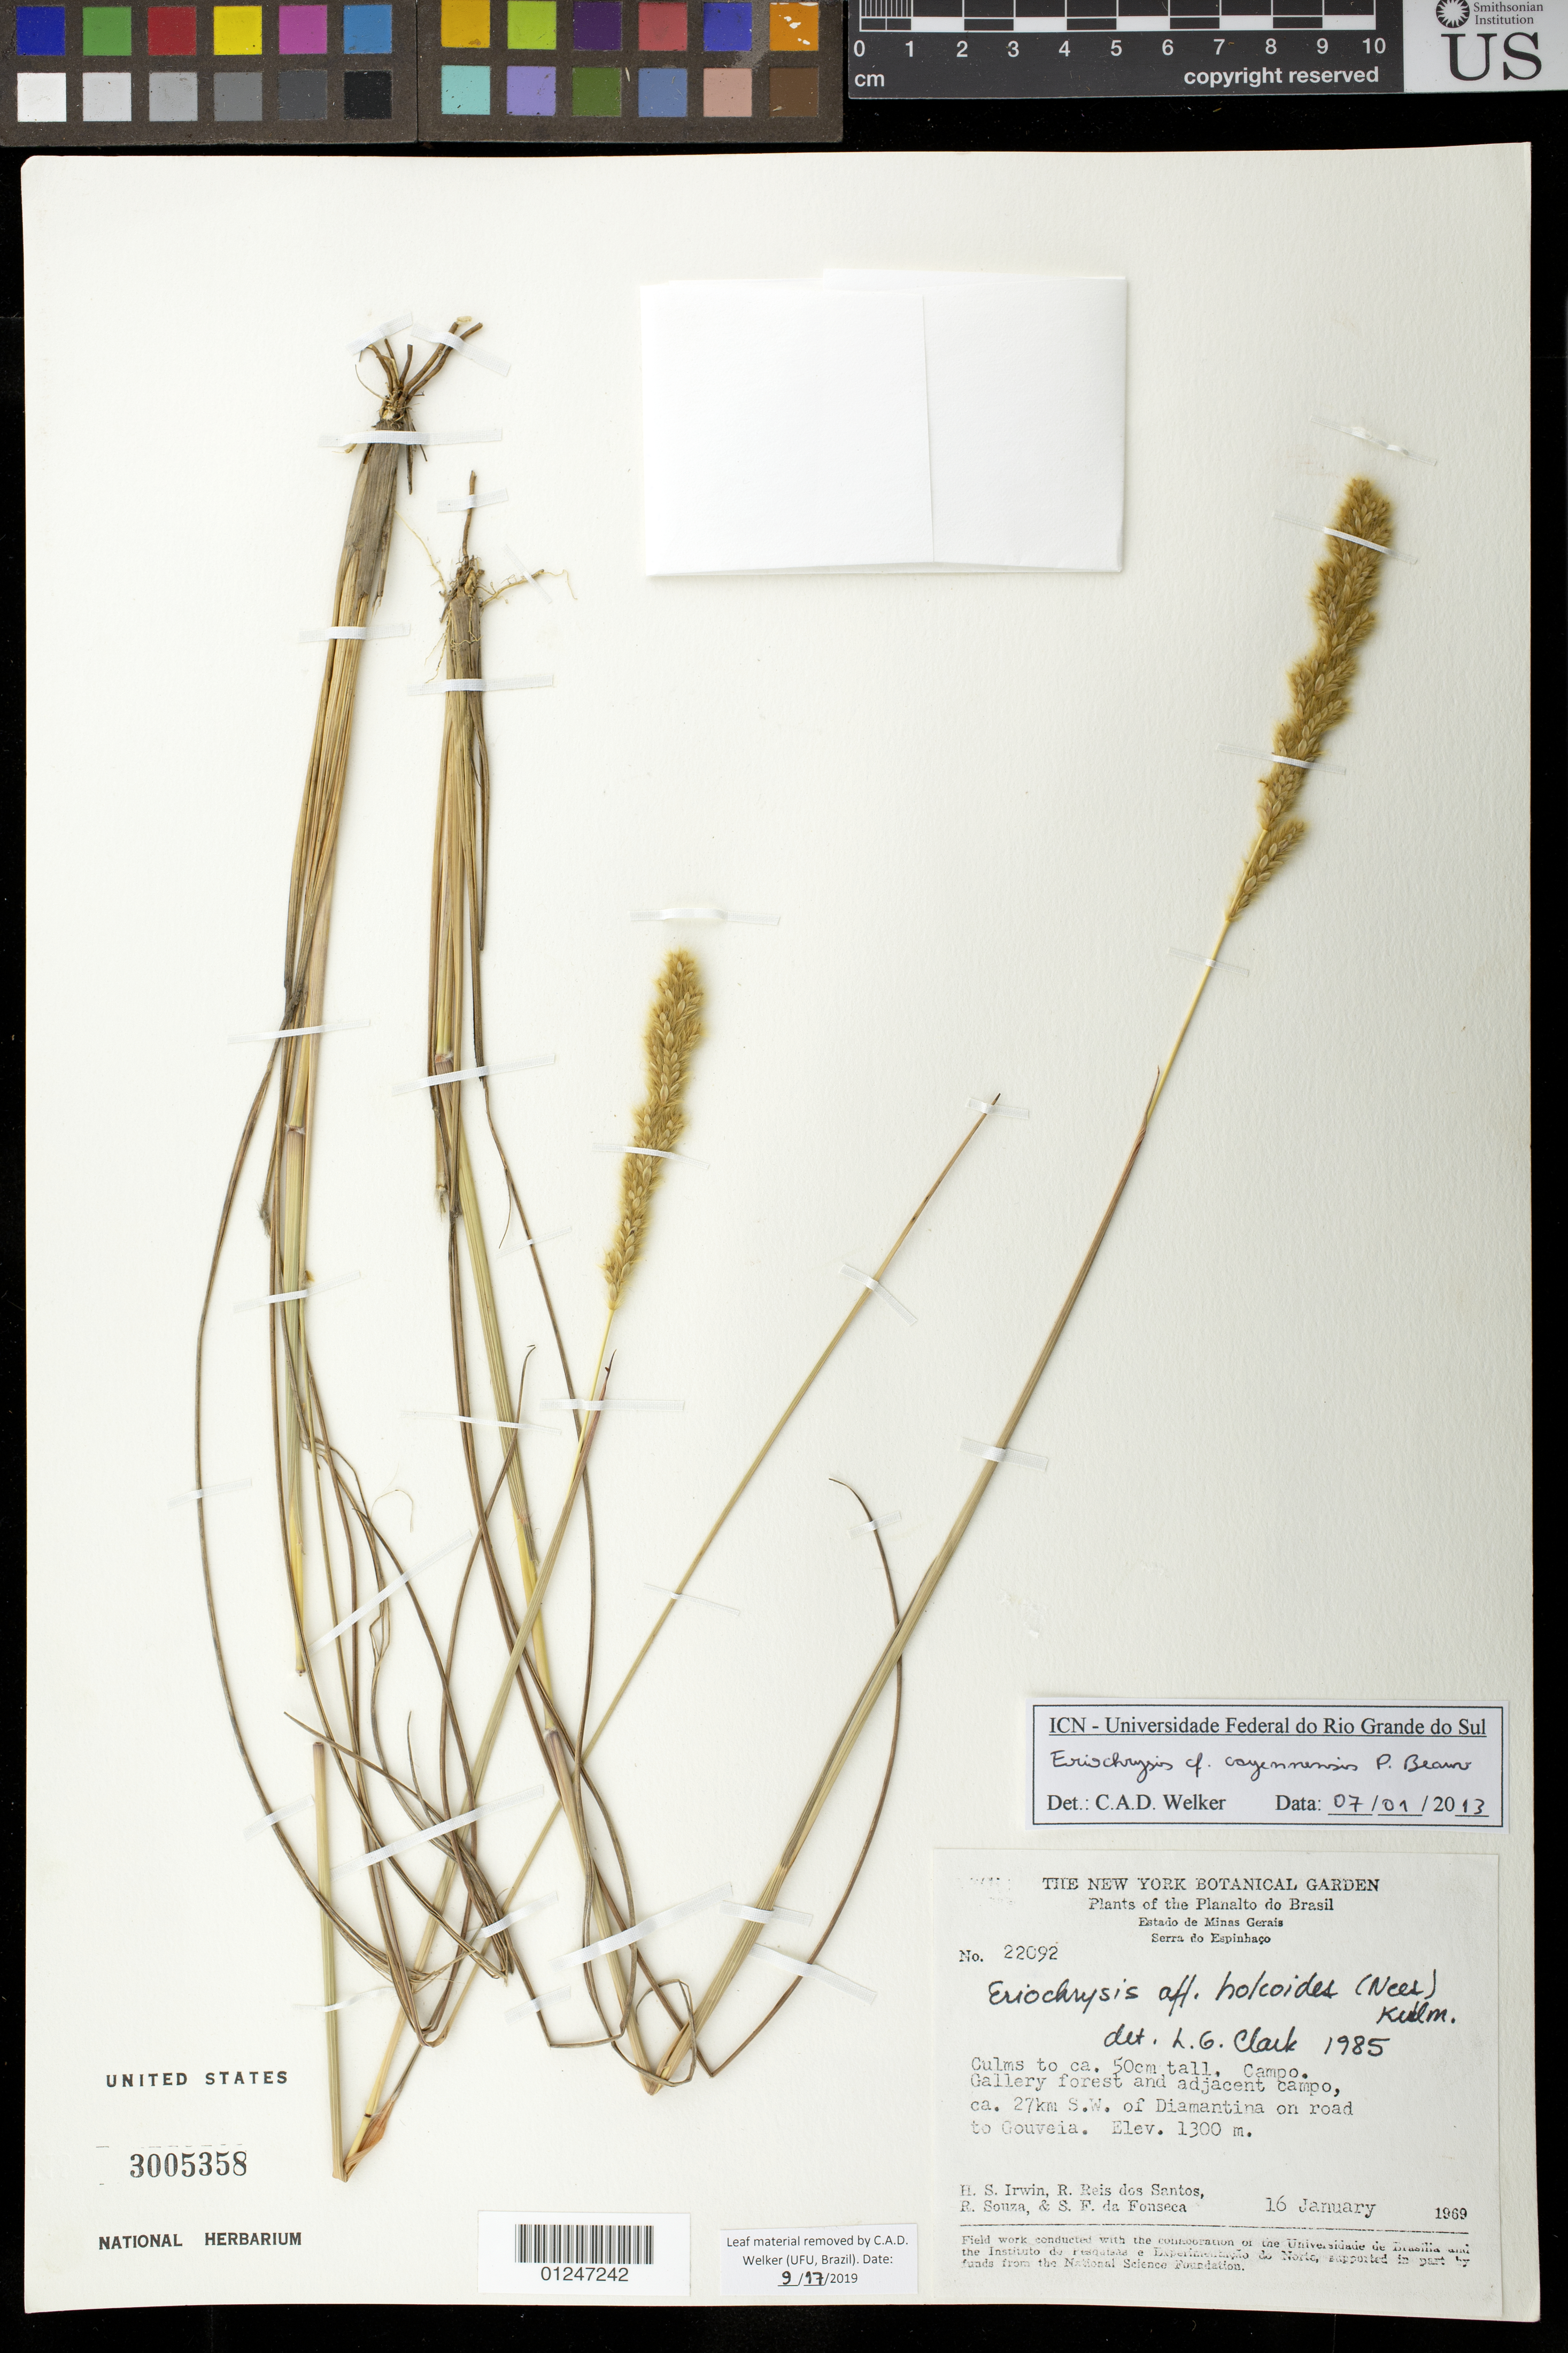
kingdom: Plantae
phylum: Tracheophyta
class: Liliopsida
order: Poales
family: Poaceae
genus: Eriochrysis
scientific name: Eriochrysis cayennensis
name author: P. Beauv.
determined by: Welker, C. A. D.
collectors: H. Irwin, R. G. P. Santos, R. Souza & S. F. Fonsêca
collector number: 22092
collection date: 1969-01-16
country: Brazil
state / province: Minas Gerais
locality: ca.27km S.W. of Diamantina on road to Gouveia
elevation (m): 1300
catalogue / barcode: US 3005358